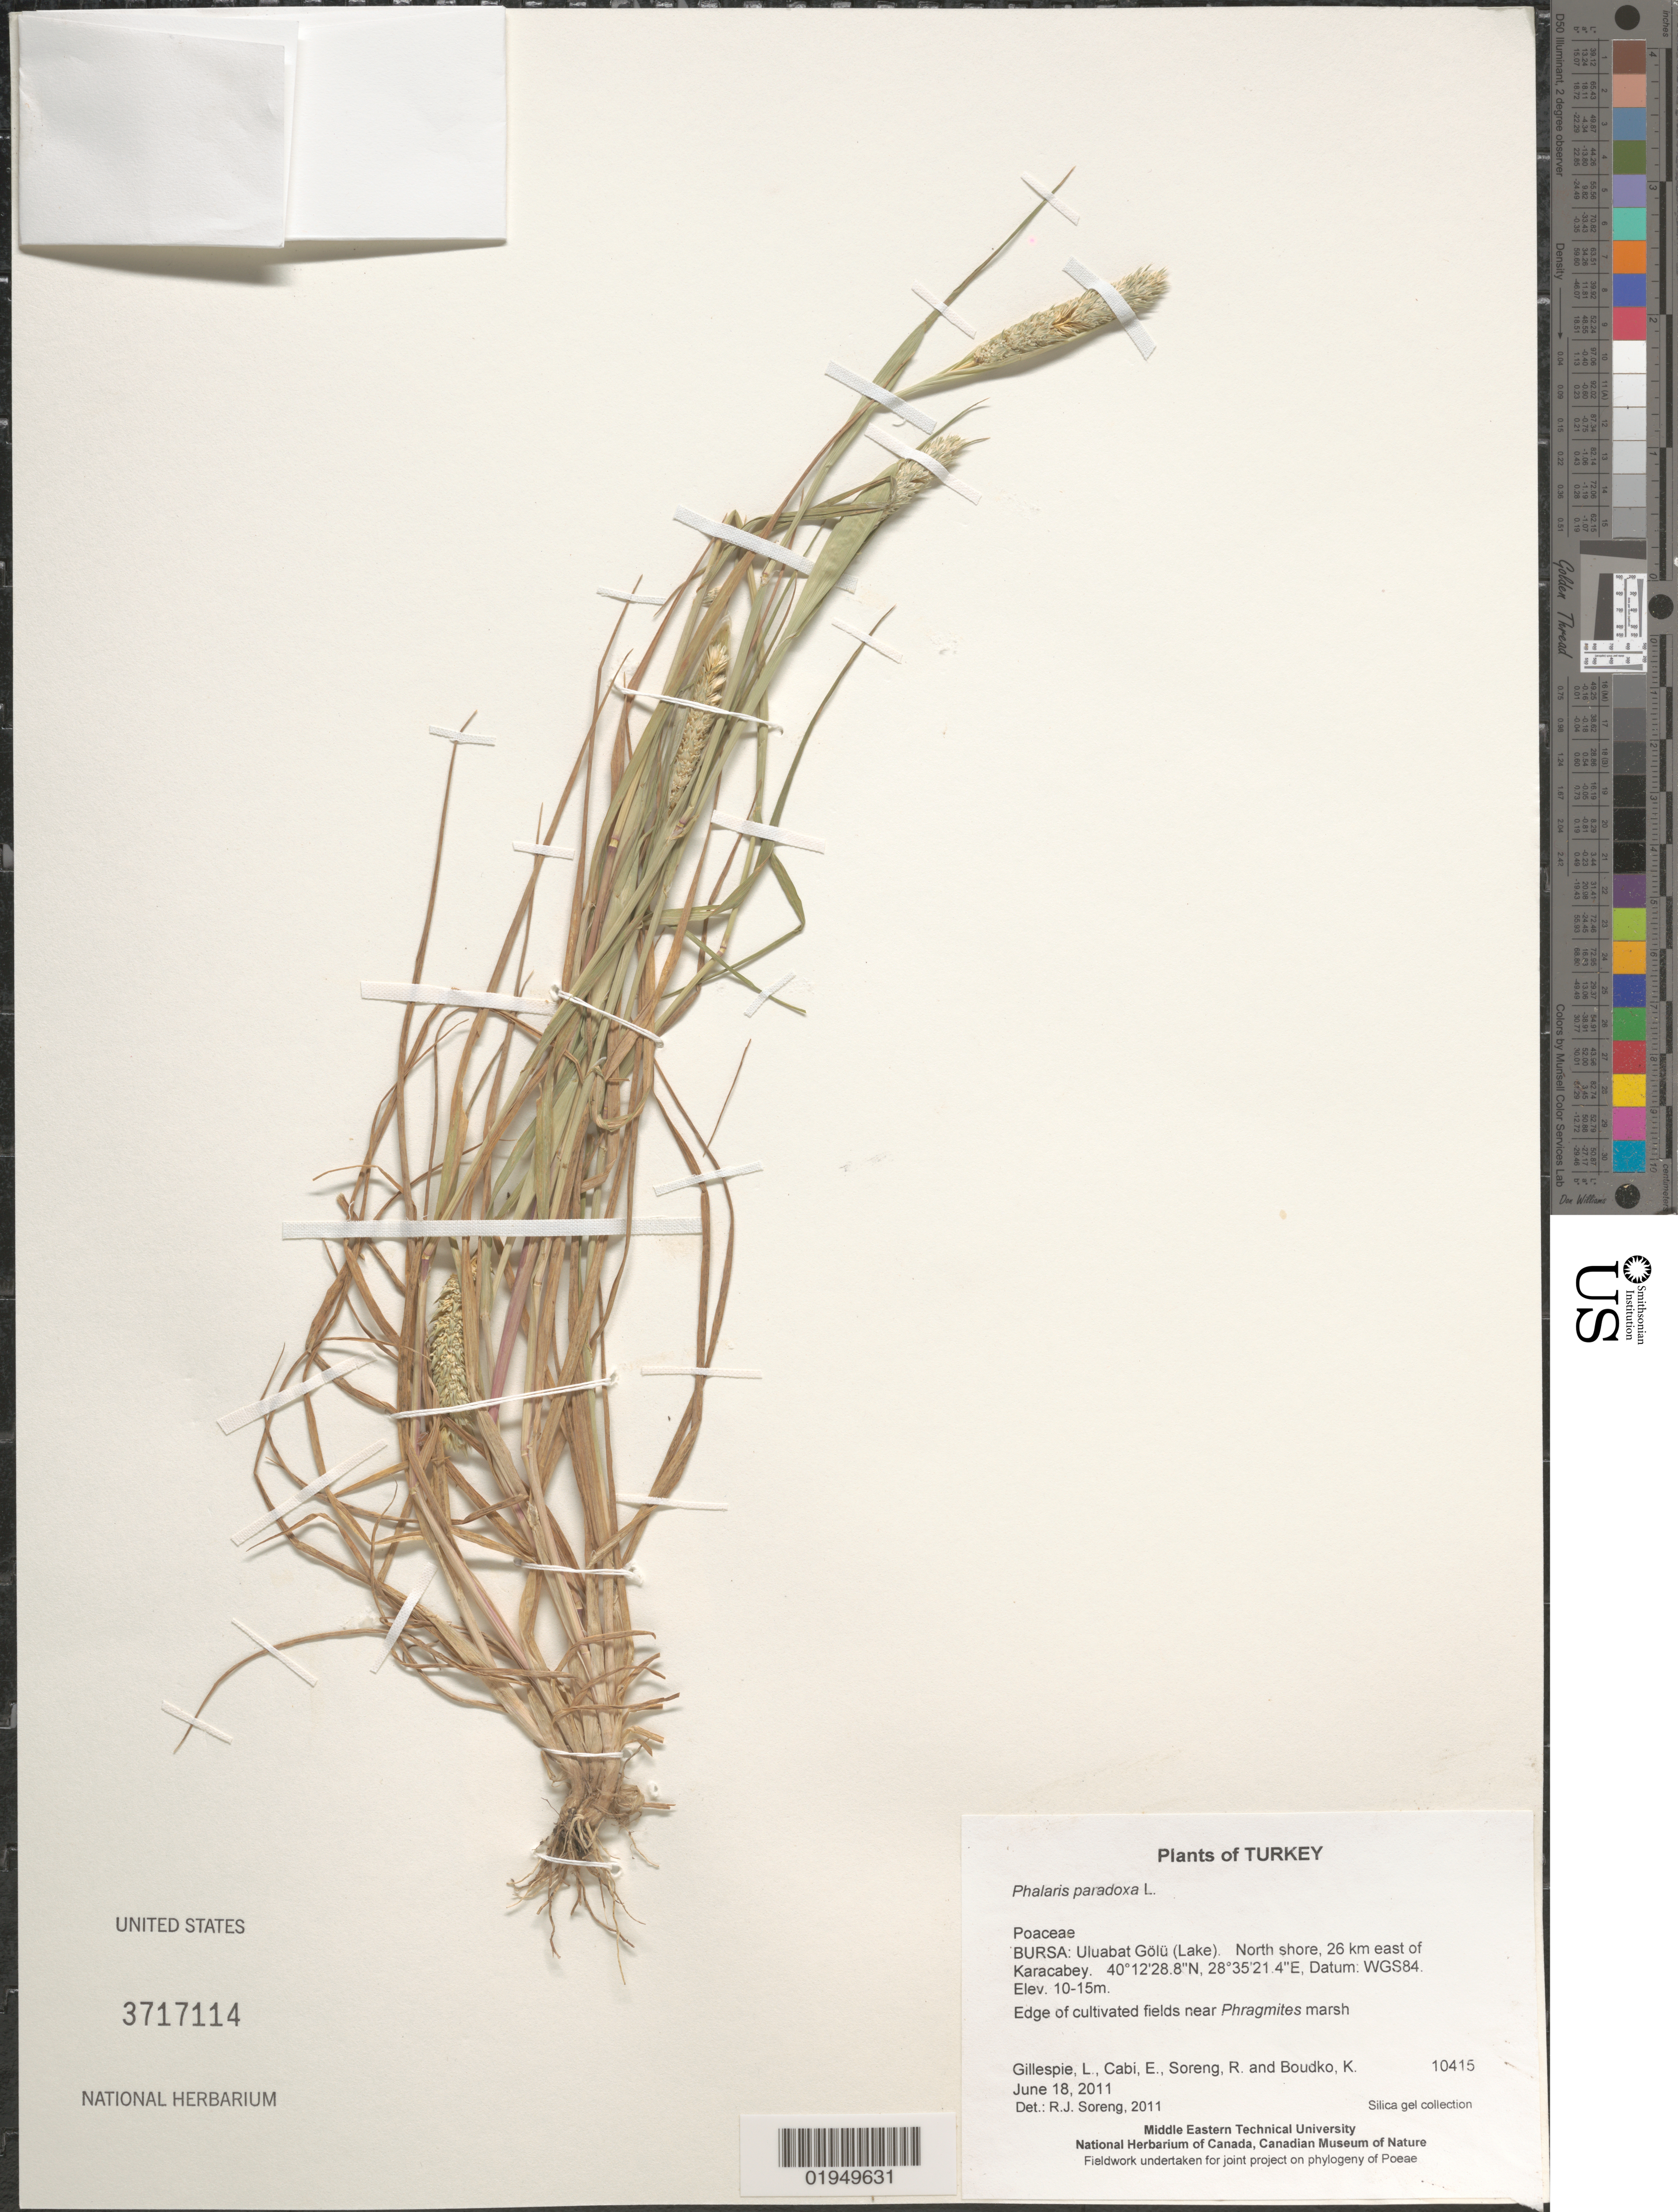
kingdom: Plantae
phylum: Tracheophyta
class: Liliopsida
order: Poales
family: Poaceae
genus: Phalaris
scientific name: Phalaris paradoxa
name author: L.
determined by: Soreng, Robert J., Research Associate (BOT), Smithsonian Institution - National Museum of Natural History (UNITED STATES)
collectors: L. J. Gillespie, E. Cabi, R. J. Soreng & K. Boudko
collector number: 10415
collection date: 2011-06-18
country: Turkey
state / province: Bursa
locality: Uluabat Gölü (Lake). North shore, 26 km east of Karacabey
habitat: Edge of cultivated fields near Phragmites marsh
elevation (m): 10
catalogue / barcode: US 3717114